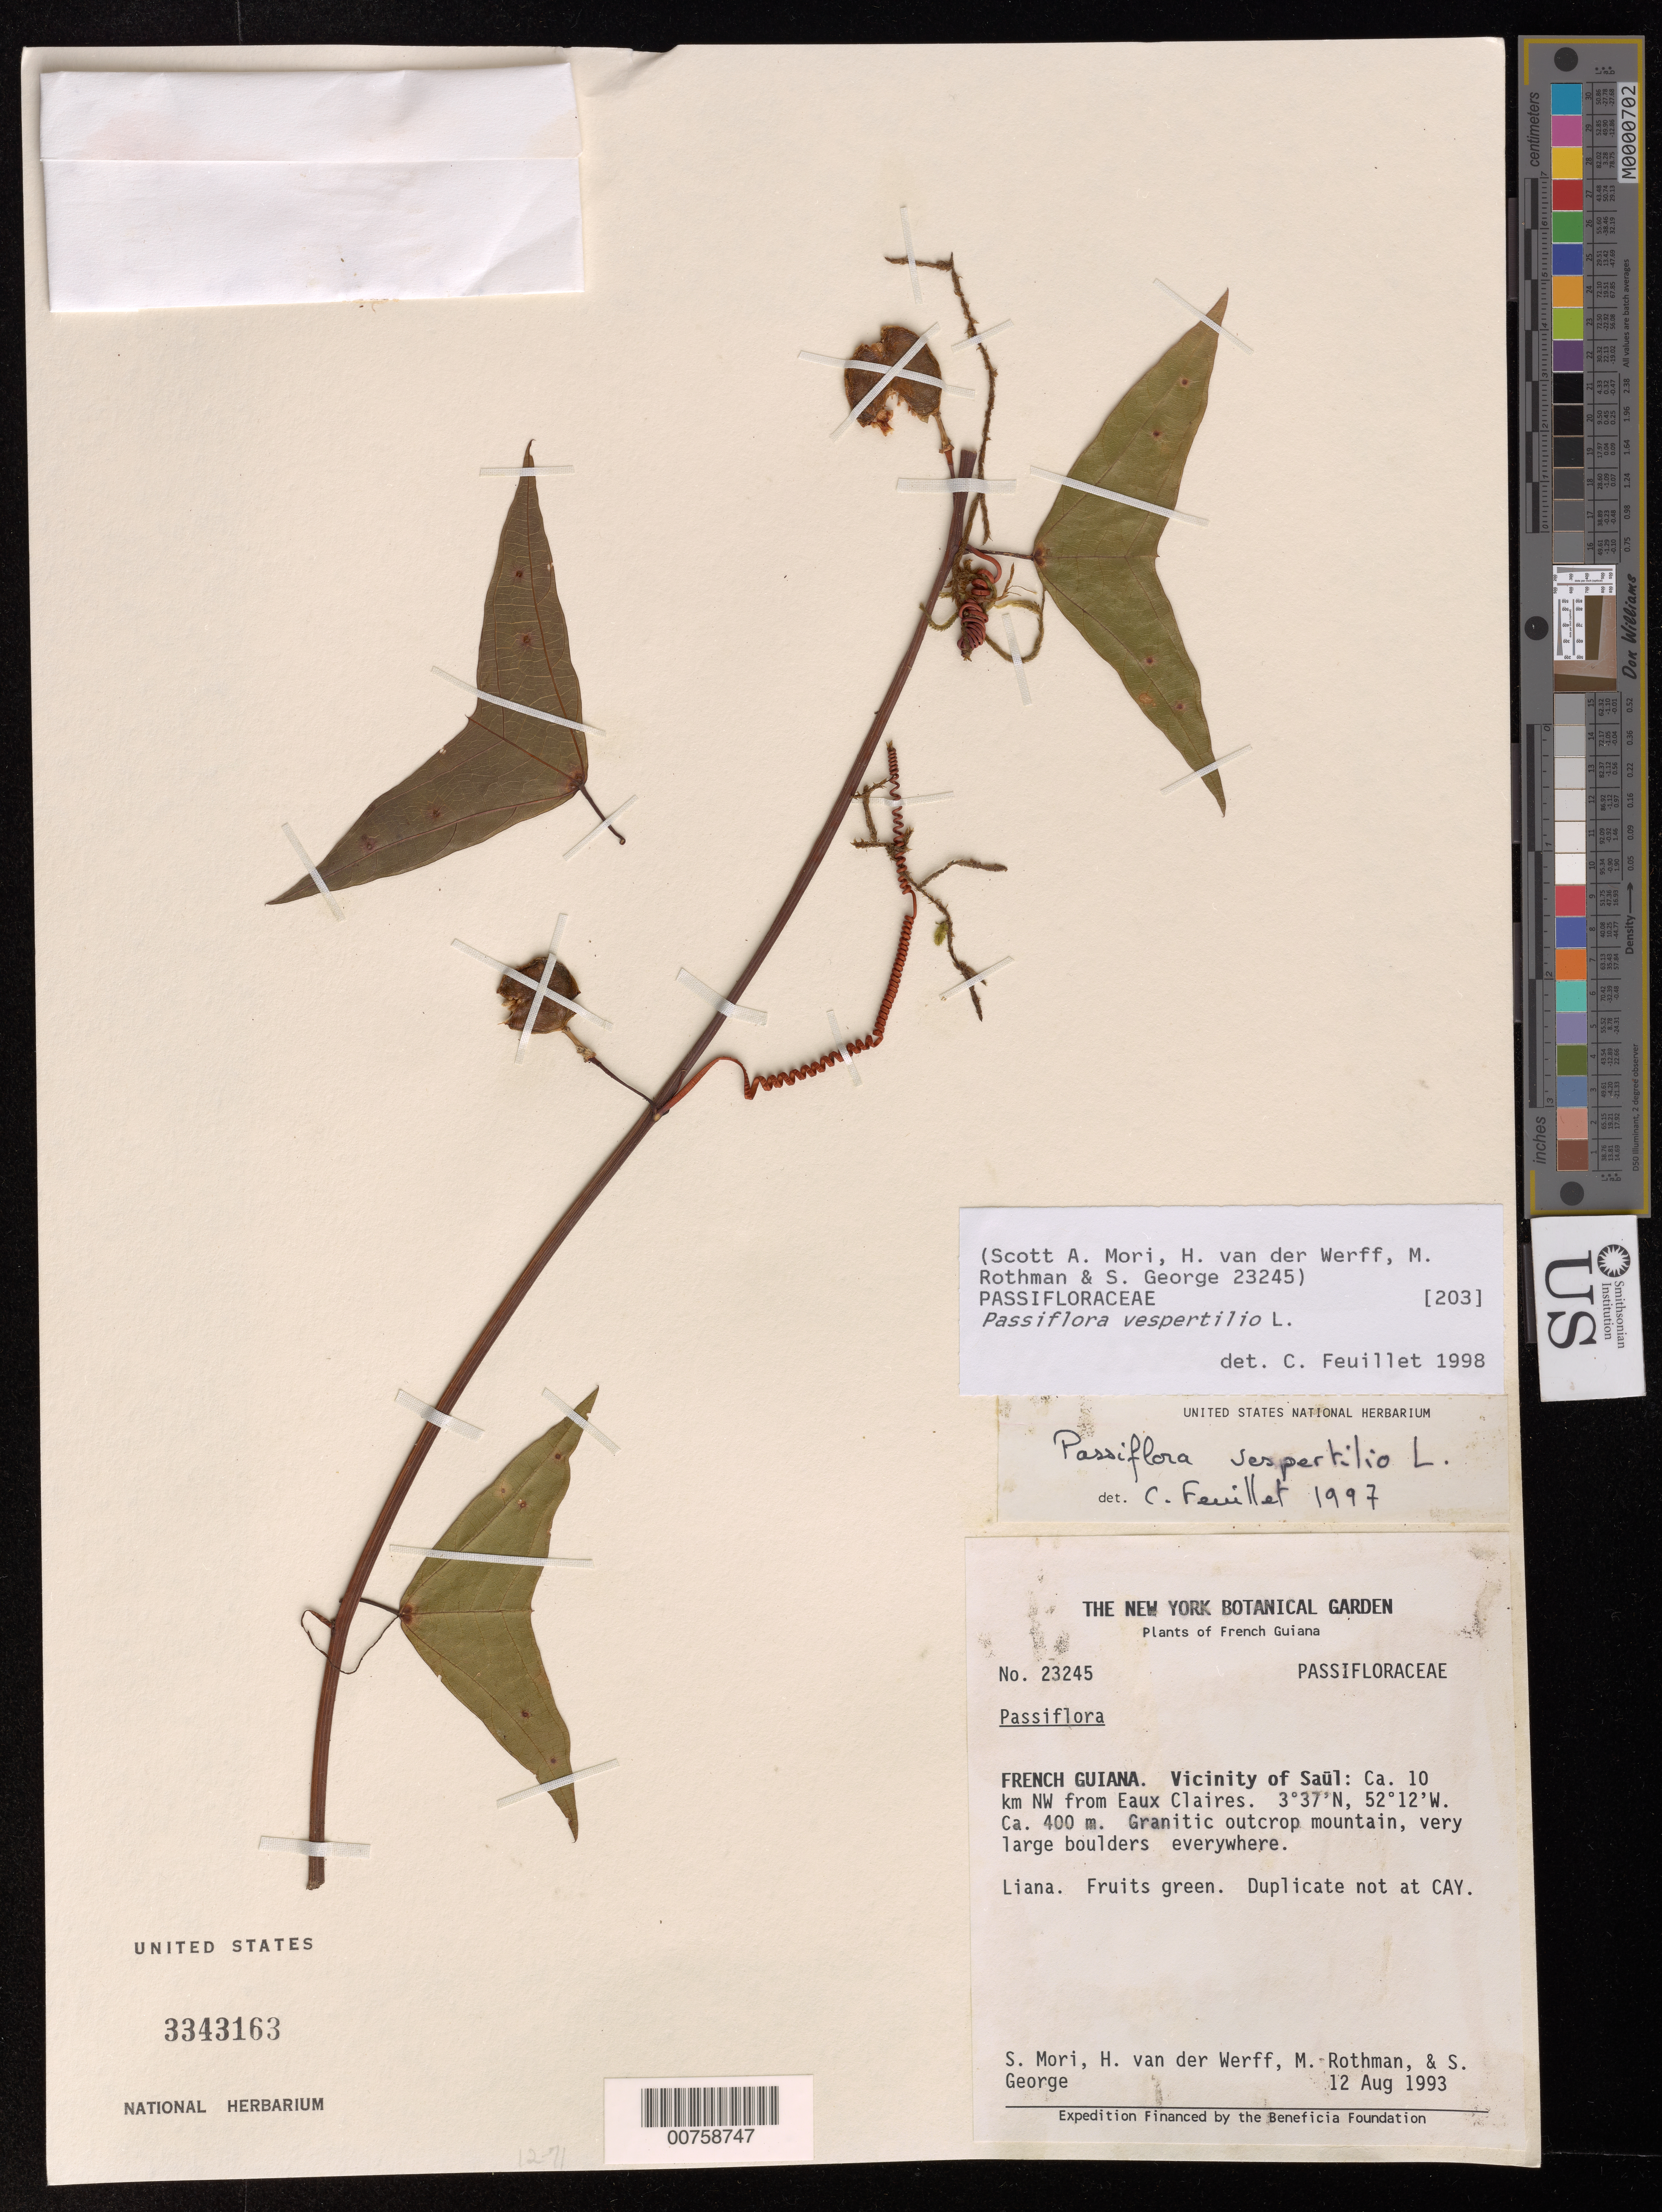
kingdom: Plantae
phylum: Tracheophyta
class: Magnoliopsida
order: Malpighiales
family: Passifloraceae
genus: Passiflora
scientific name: Passiflora vespertilio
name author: L.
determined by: Feuillet, C.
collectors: S. Mori, H. van der Werff, M. Rothman & S. George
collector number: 23245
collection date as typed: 12-Aug-93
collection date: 1993-08-12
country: French Guiana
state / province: Saint-Laurent-du-Maroni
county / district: Saül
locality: Saül and vic., ca. 10 km NW from Eaux Claires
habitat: Granitic outcrop mountain, very large boulders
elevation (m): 400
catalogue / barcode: US 3343163